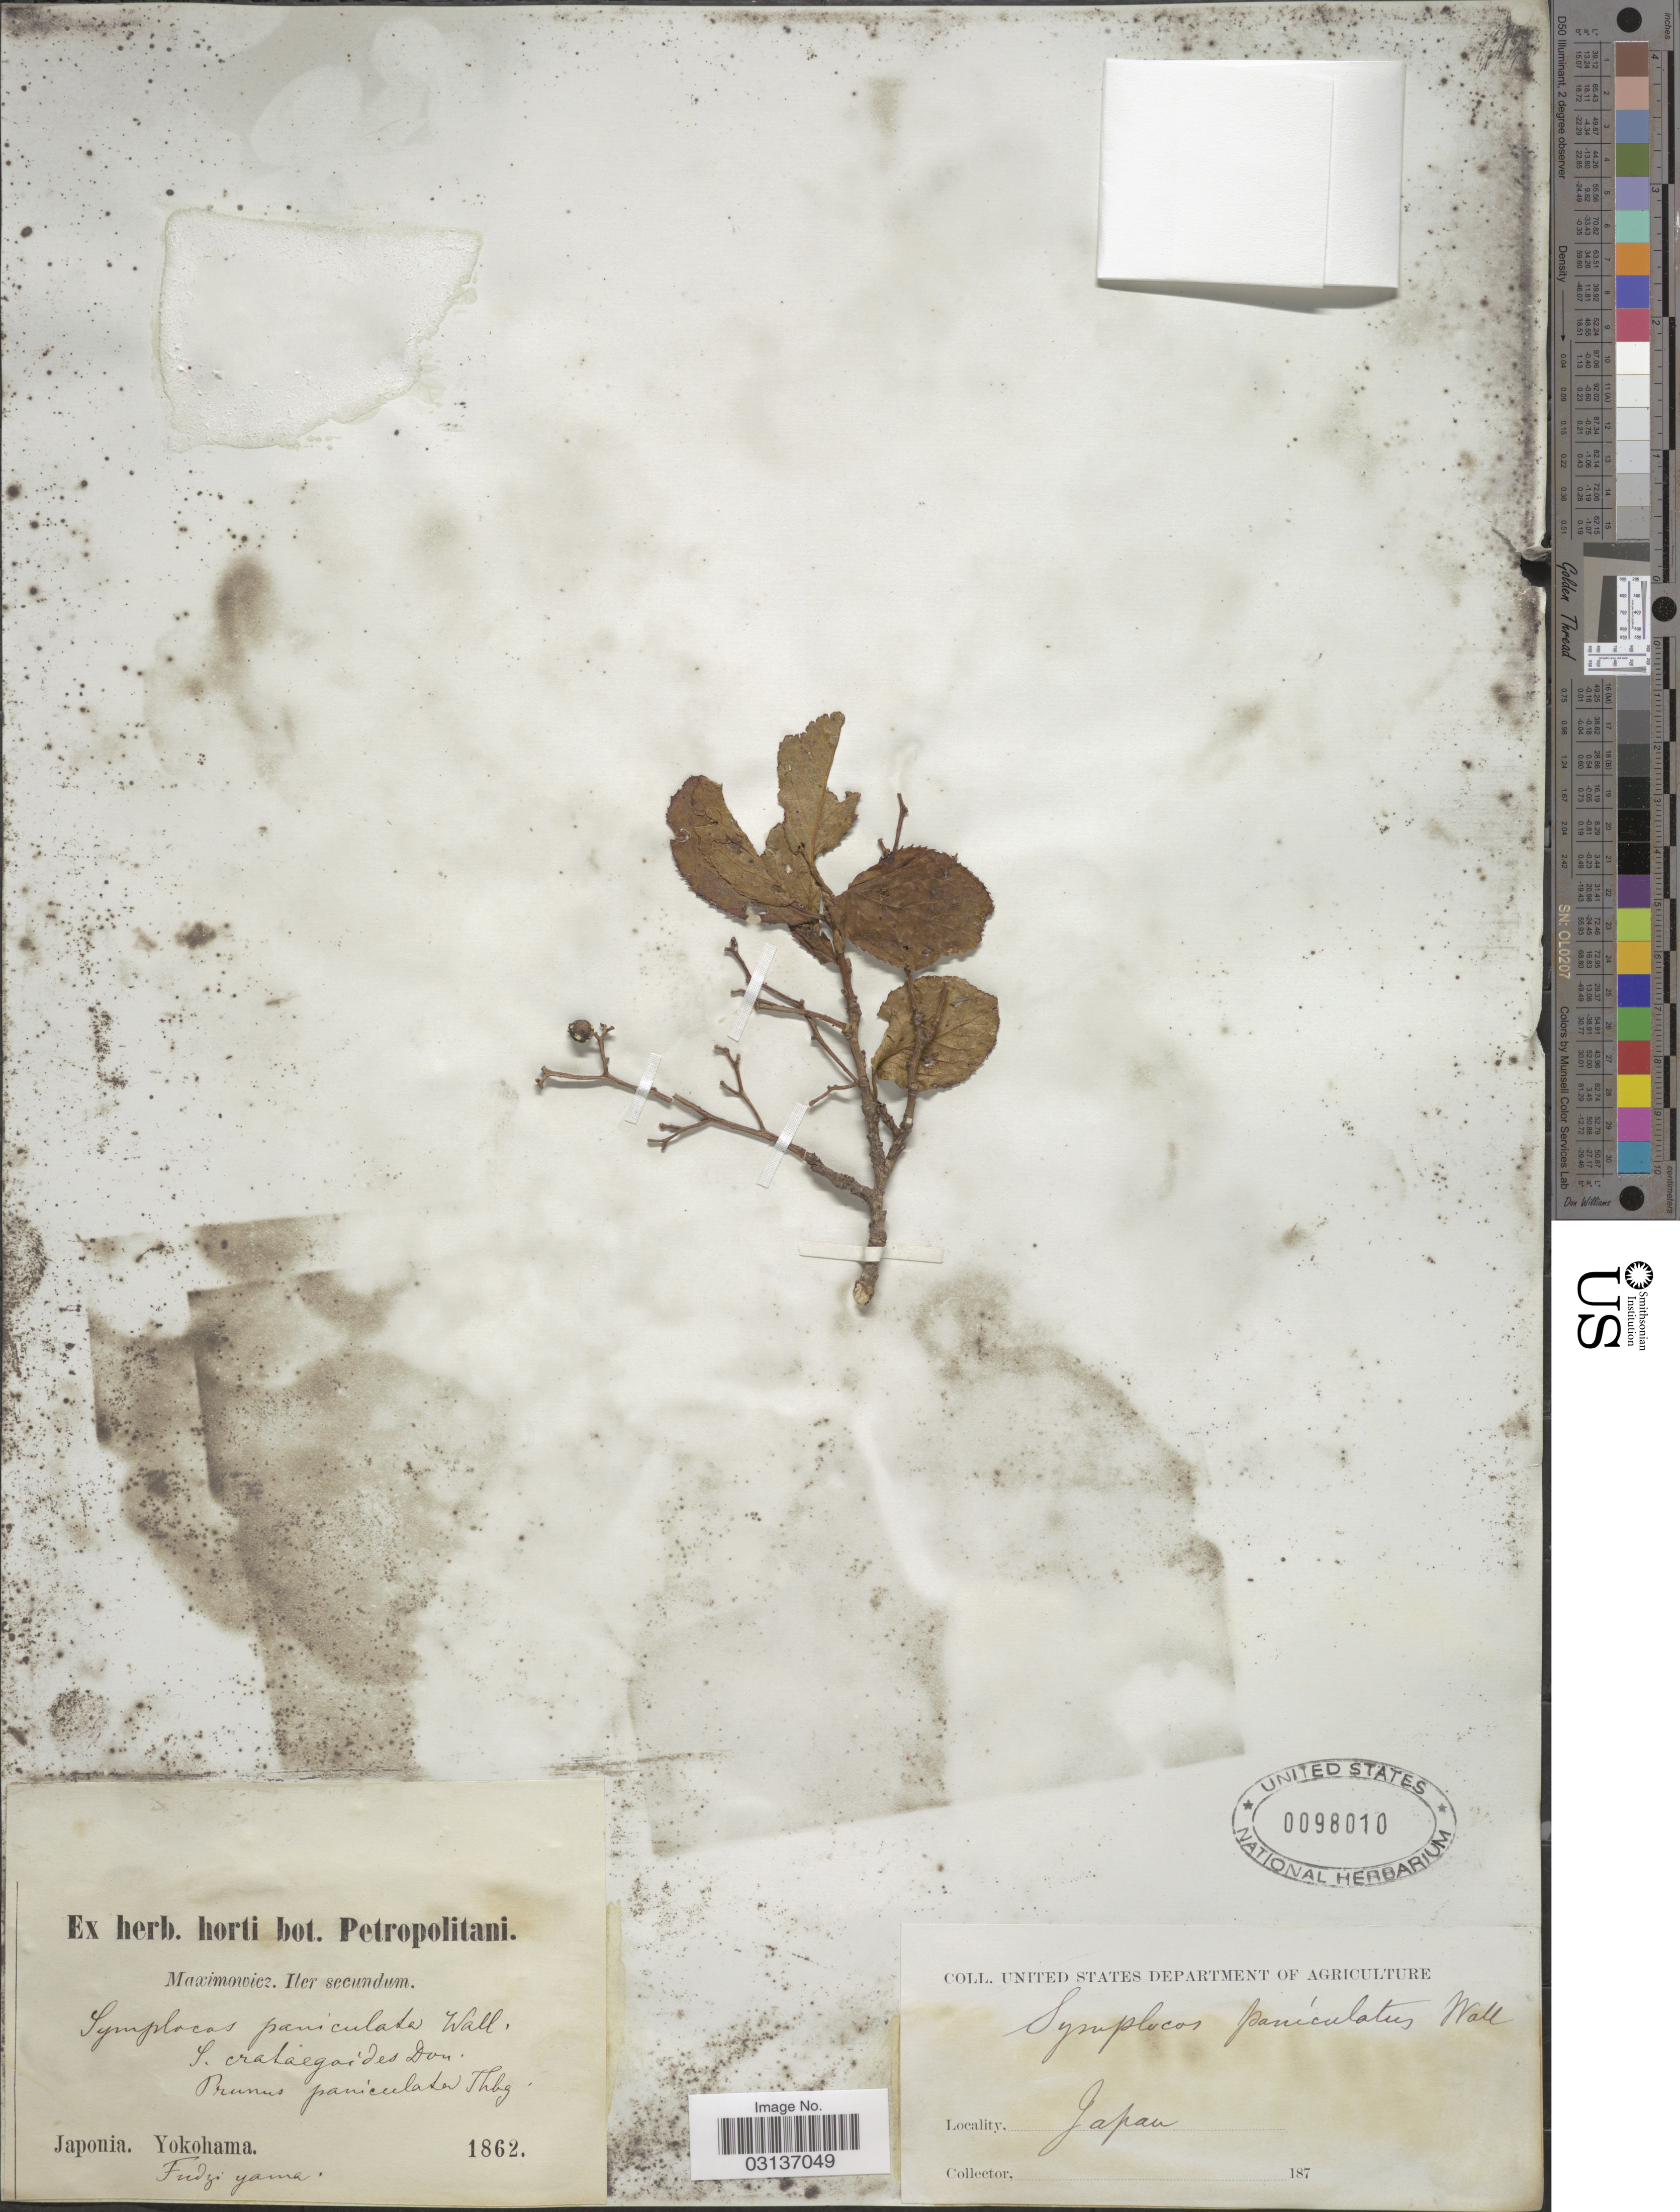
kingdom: Plantae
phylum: Tracheophyta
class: Magnoliopsida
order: Ericales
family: Symplocaceae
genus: Symplocos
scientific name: Symplocos paniculata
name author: Miq.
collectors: Maximowicz, --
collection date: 1862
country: Japan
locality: Japonia. Yokohama. Fudzi yama.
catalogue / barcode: US 98010